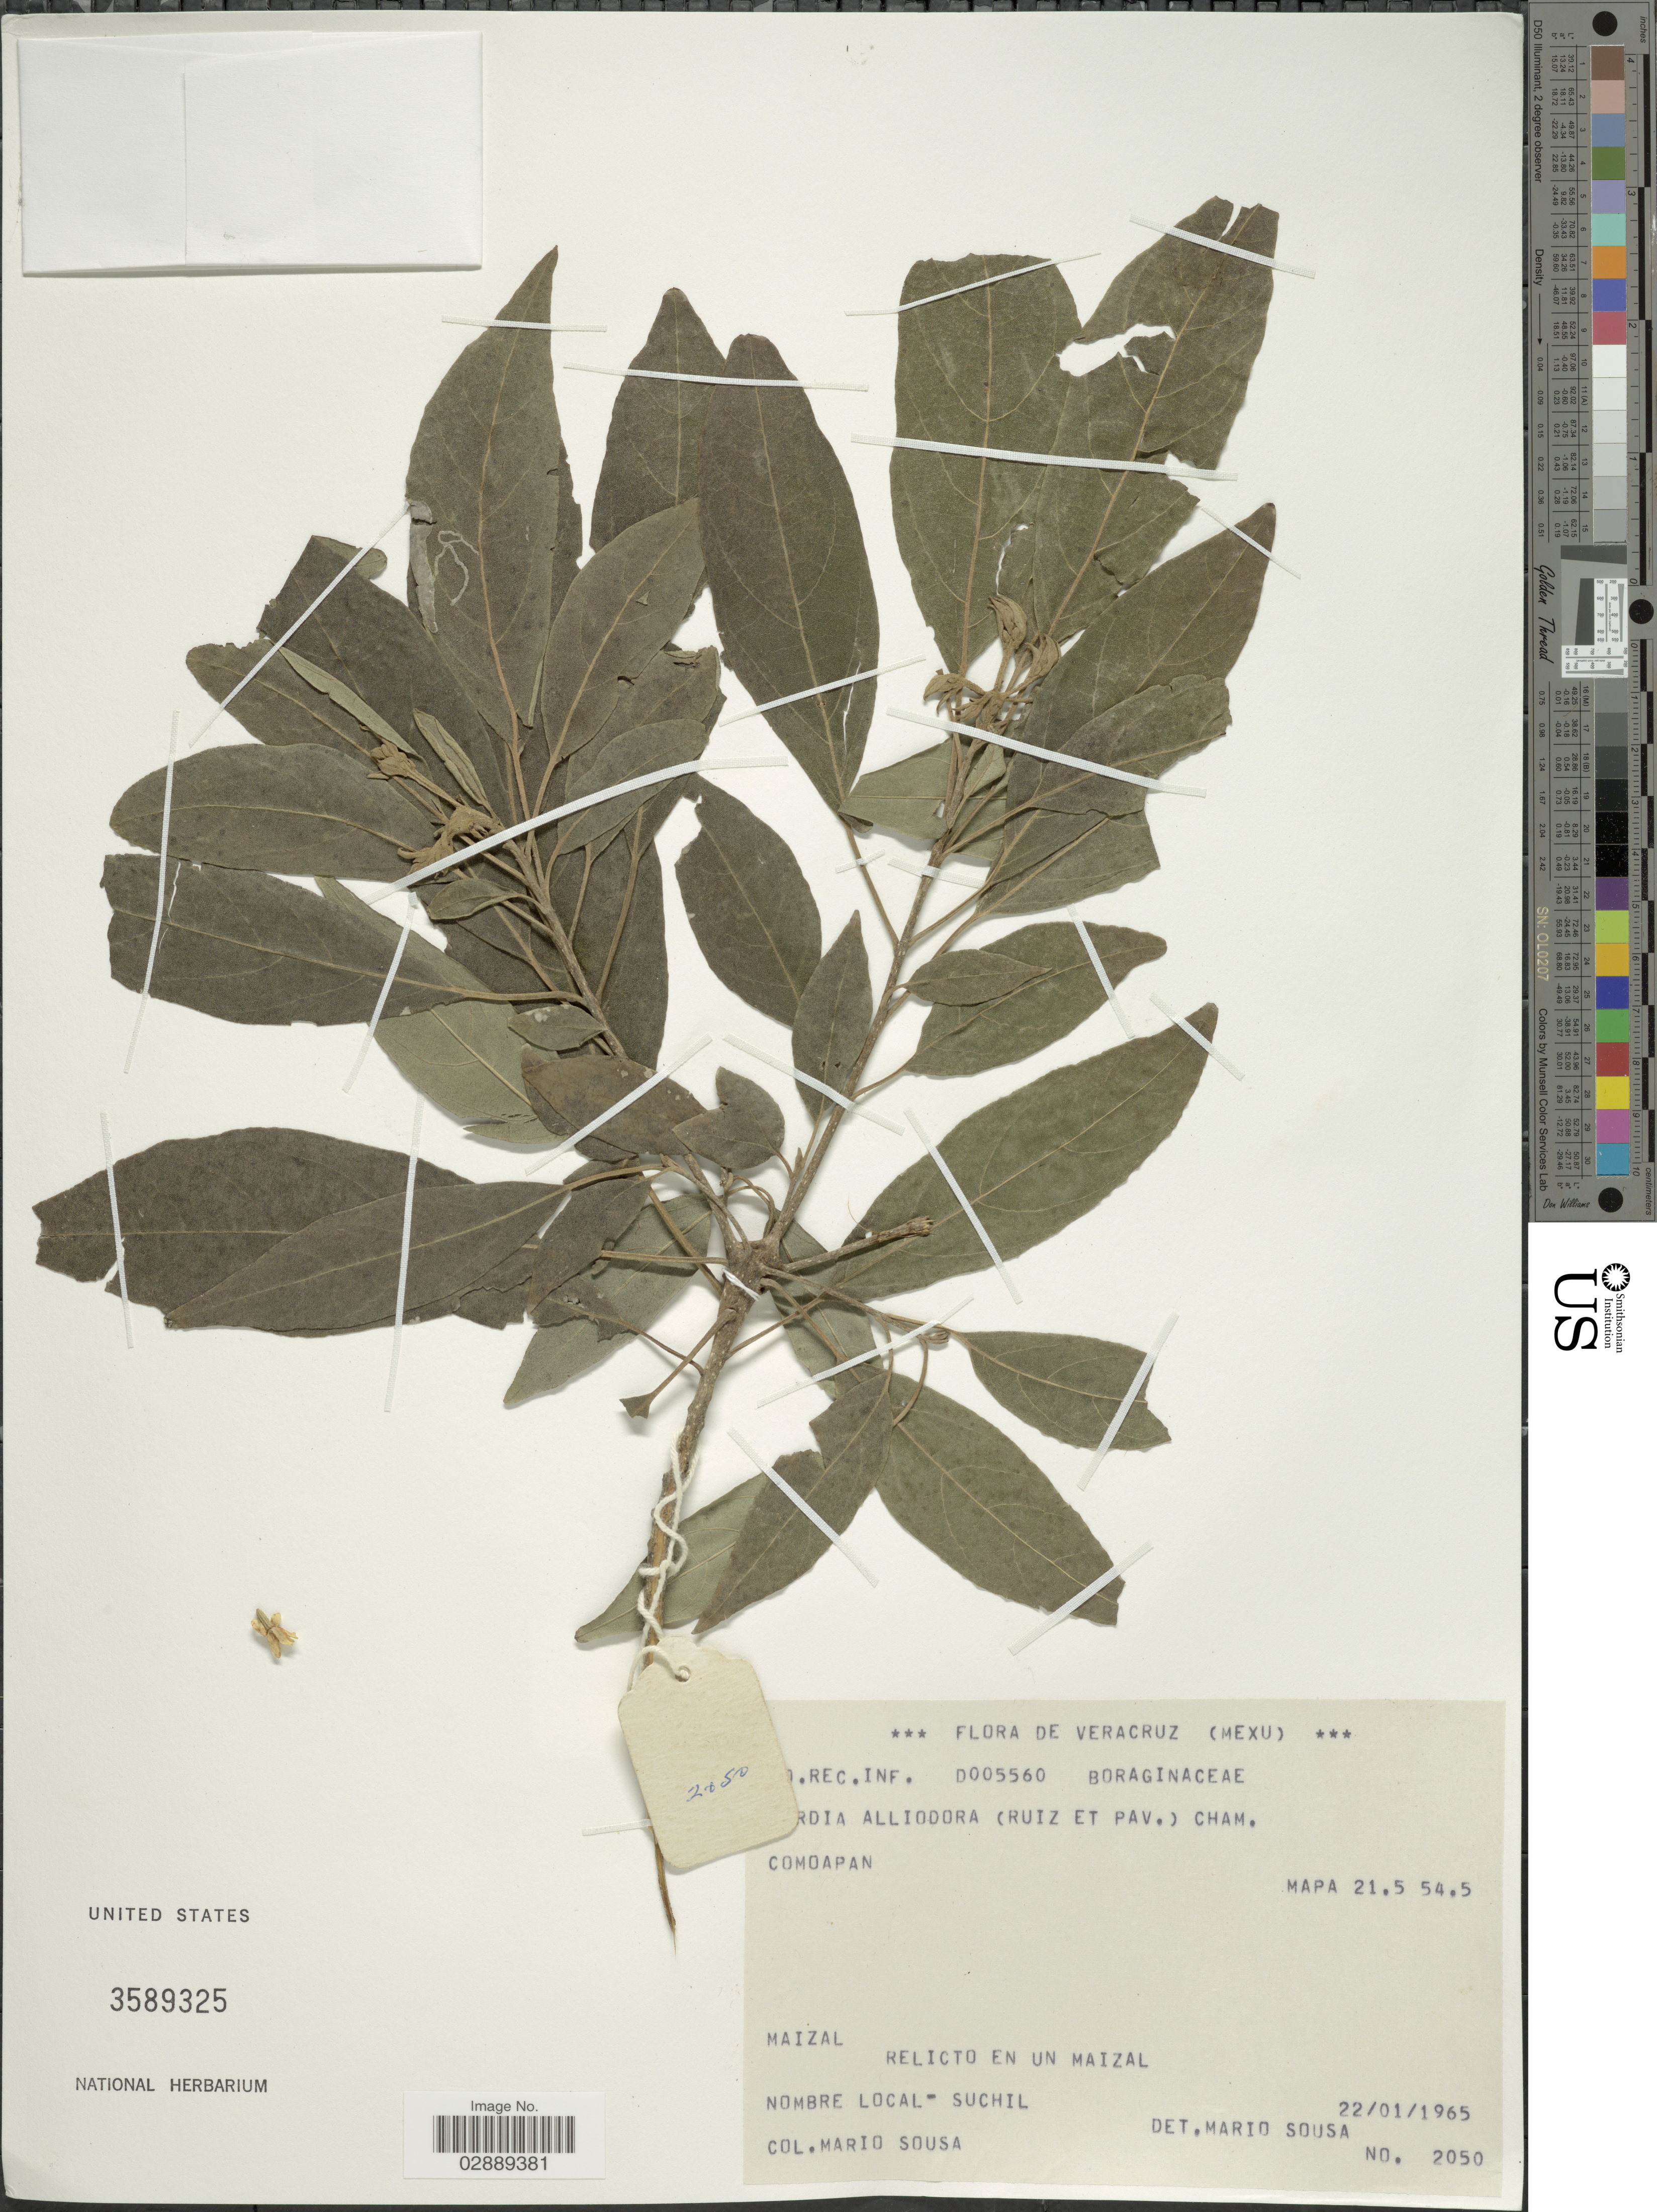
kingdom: Plantae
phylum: Tracheophyta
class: Magnoliopsida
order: Boraginales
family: Cordiaceae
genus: Cordia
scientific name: Cordia alliodora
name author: (Ruiz & Pav.) Oken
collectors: M. Sousa S.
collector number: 2050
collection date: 1965-01-22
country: Mexico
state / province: Veracruz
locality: Veracruz. Comoapan. Mapa 21.5 54.5. Maizal, Relicto en un Maizal.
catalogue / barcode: US 3589325